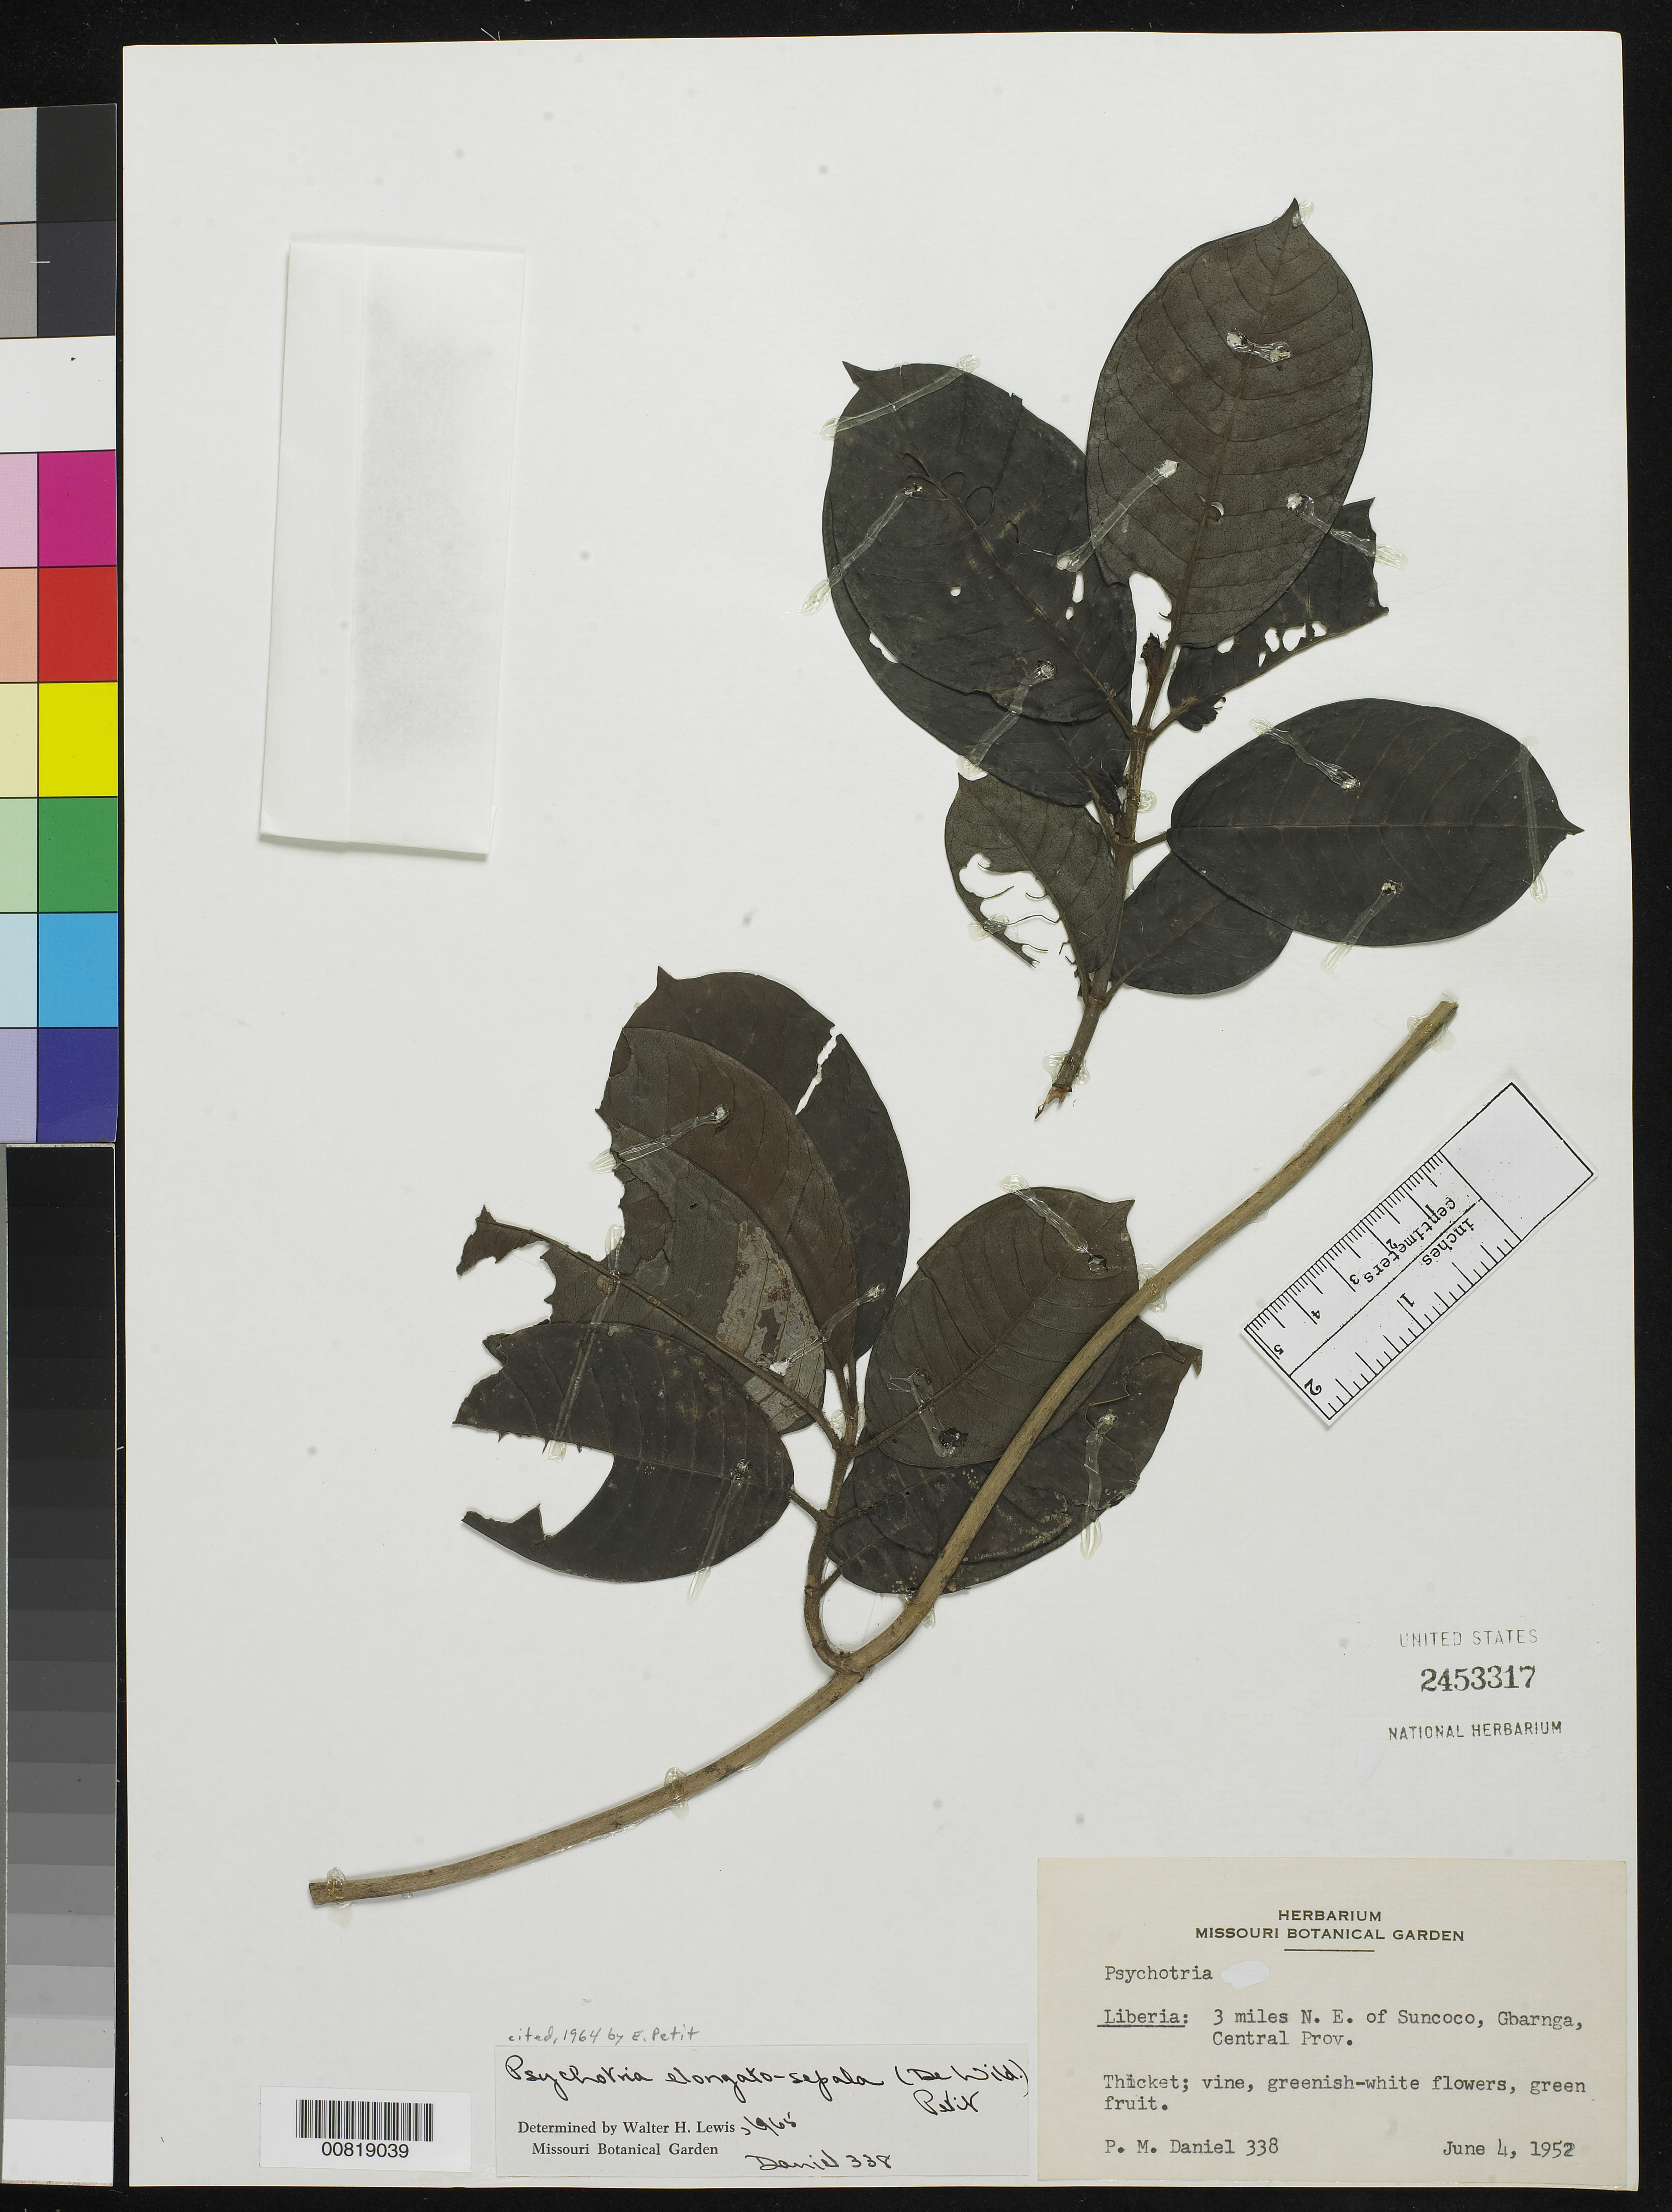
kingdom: Plantae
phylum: Tracheophyta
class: Magnoliopsida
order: Gentianales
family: Rubiaceae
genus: Psychotria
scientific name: Psychotria elongatosepala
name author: (De Wild.) E.M.A. Petit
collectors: P. Daniel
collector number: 338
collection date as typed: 4 Jun 1952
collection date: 1952-06-04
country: Liberia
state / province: Bong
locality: Central Province: Gbarnga, 3 miles NE of Suncoco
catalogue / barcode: US 2453317